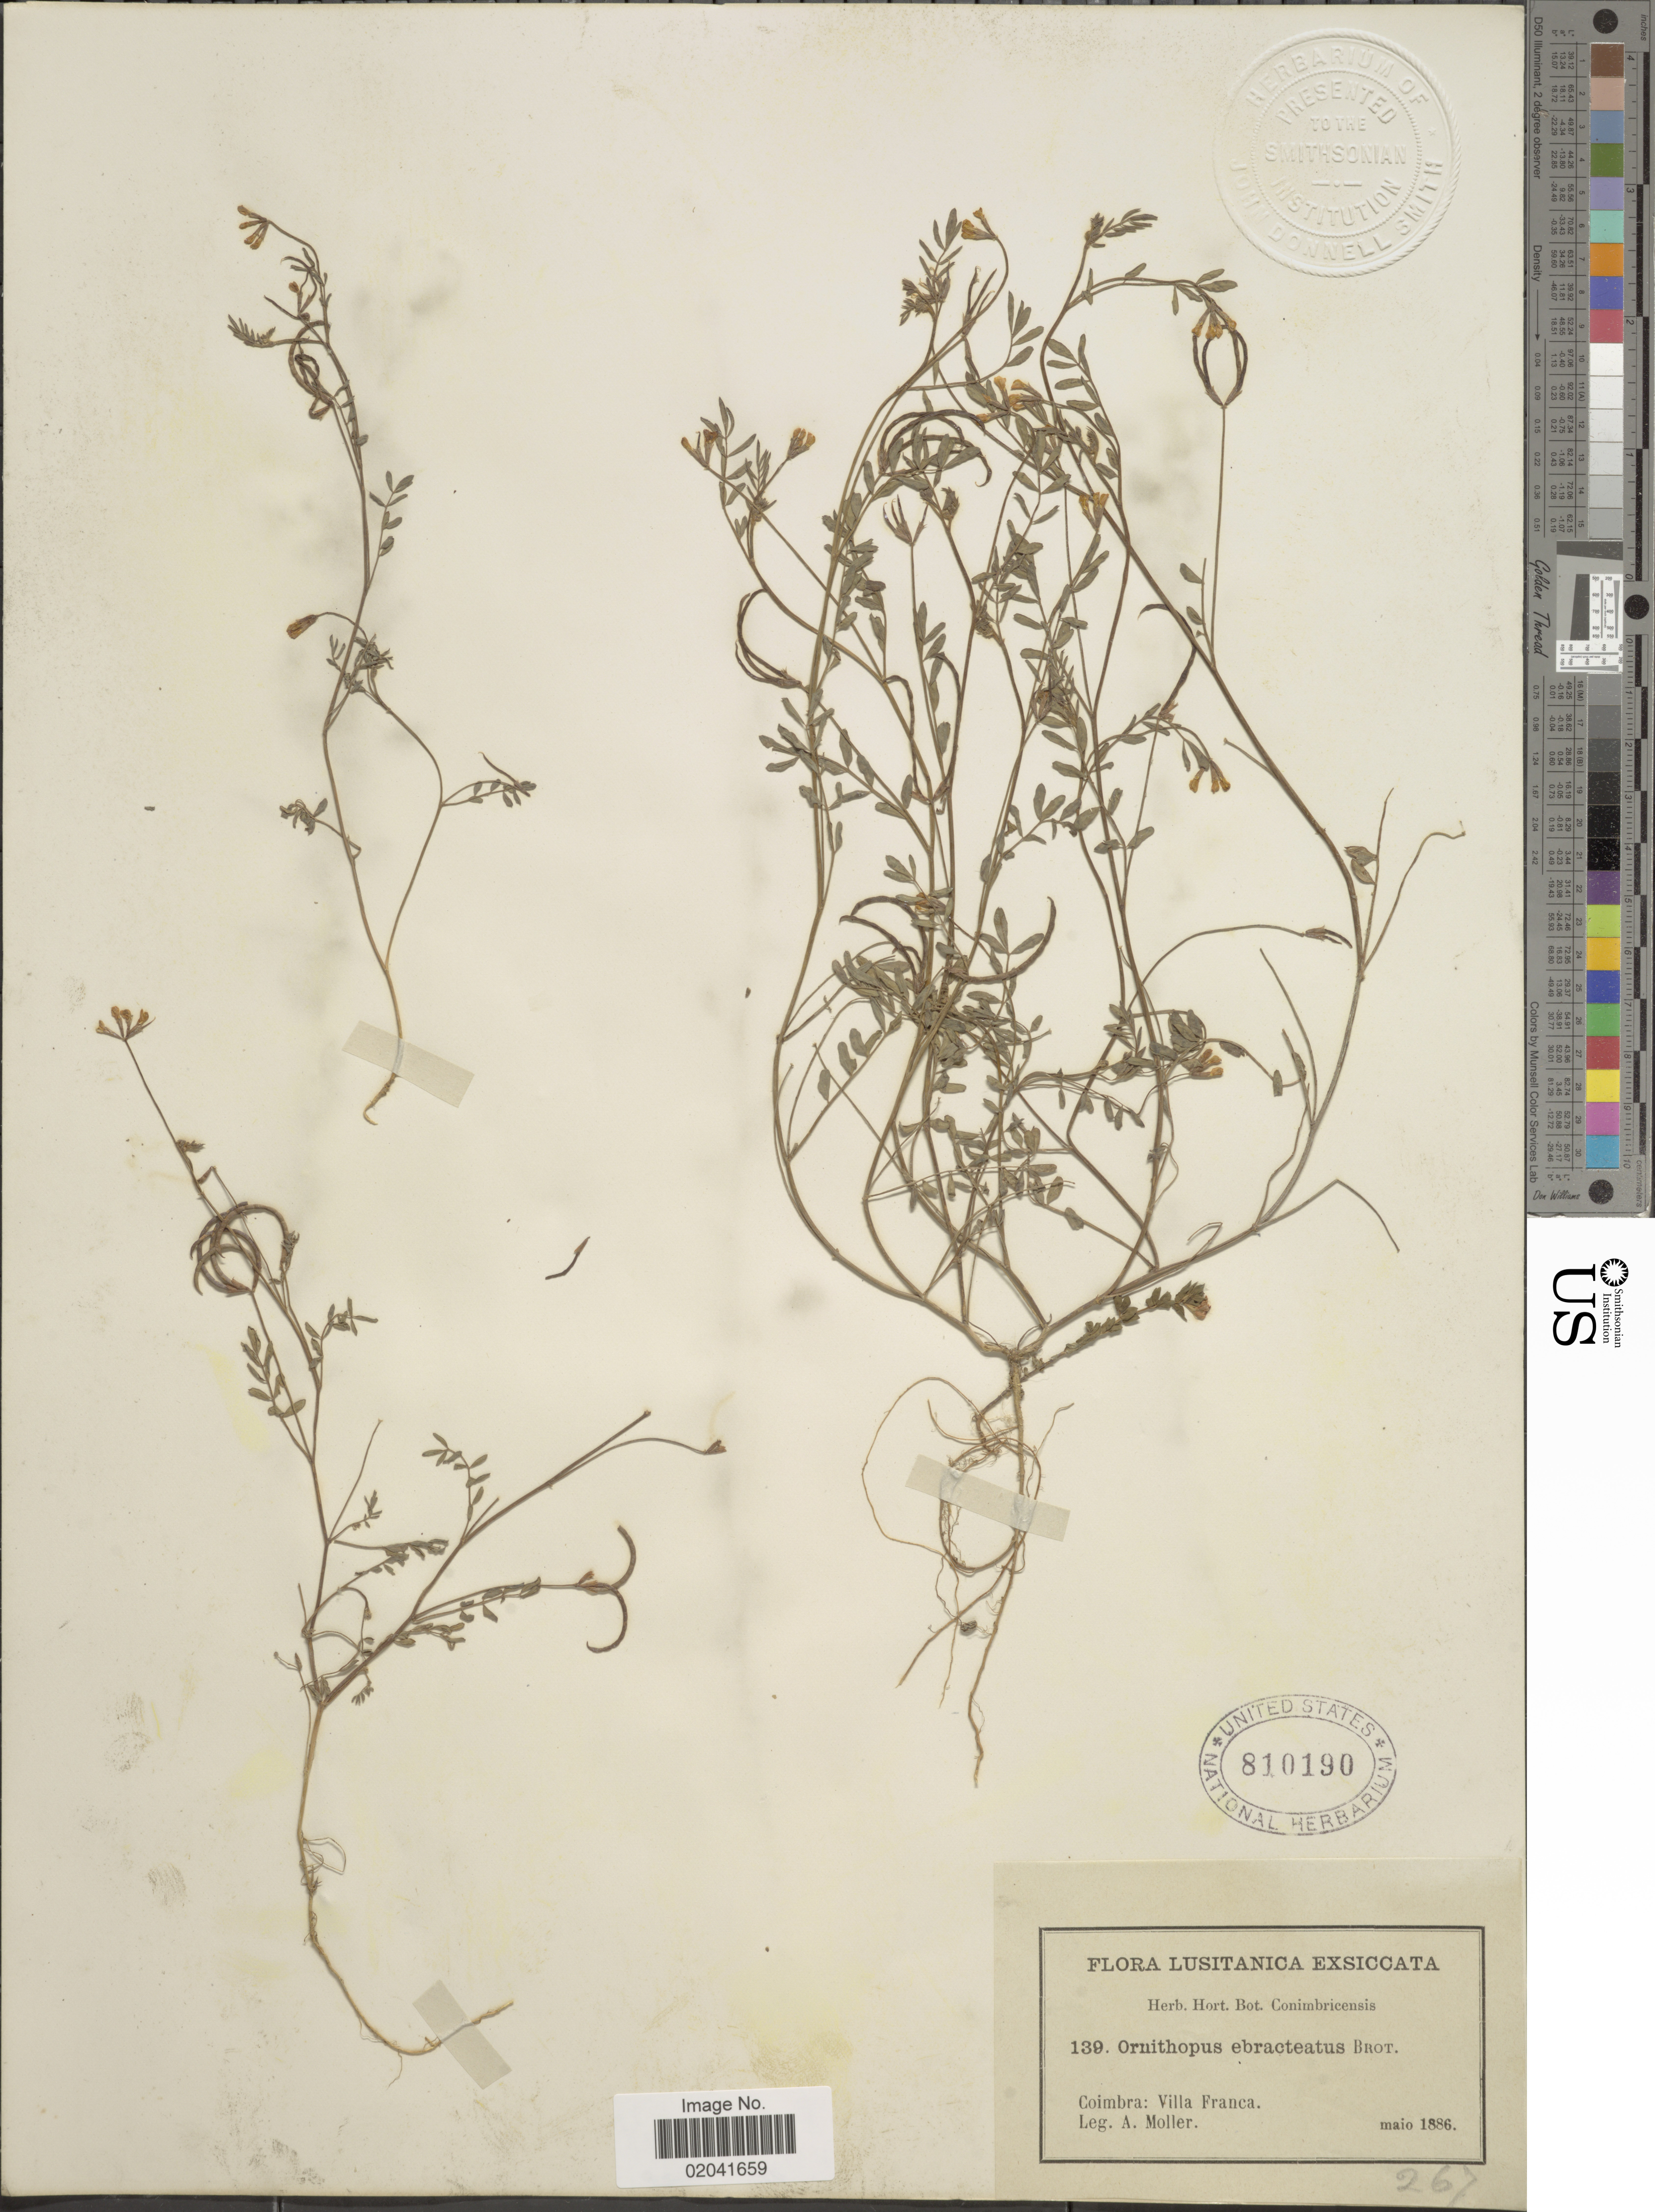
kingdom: Plantae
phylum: Tracheophyta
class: Magnoliopsida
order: Fabales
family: Fabaceae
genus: Ornithopus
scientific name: Ornithopus ebracteatus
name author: Brot.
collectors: A. Moller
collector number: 139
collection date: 1886-05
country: Portugal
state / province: Coimbra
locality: Lusitanica, Coimbra : Villa Franca.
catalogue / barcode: US 810190